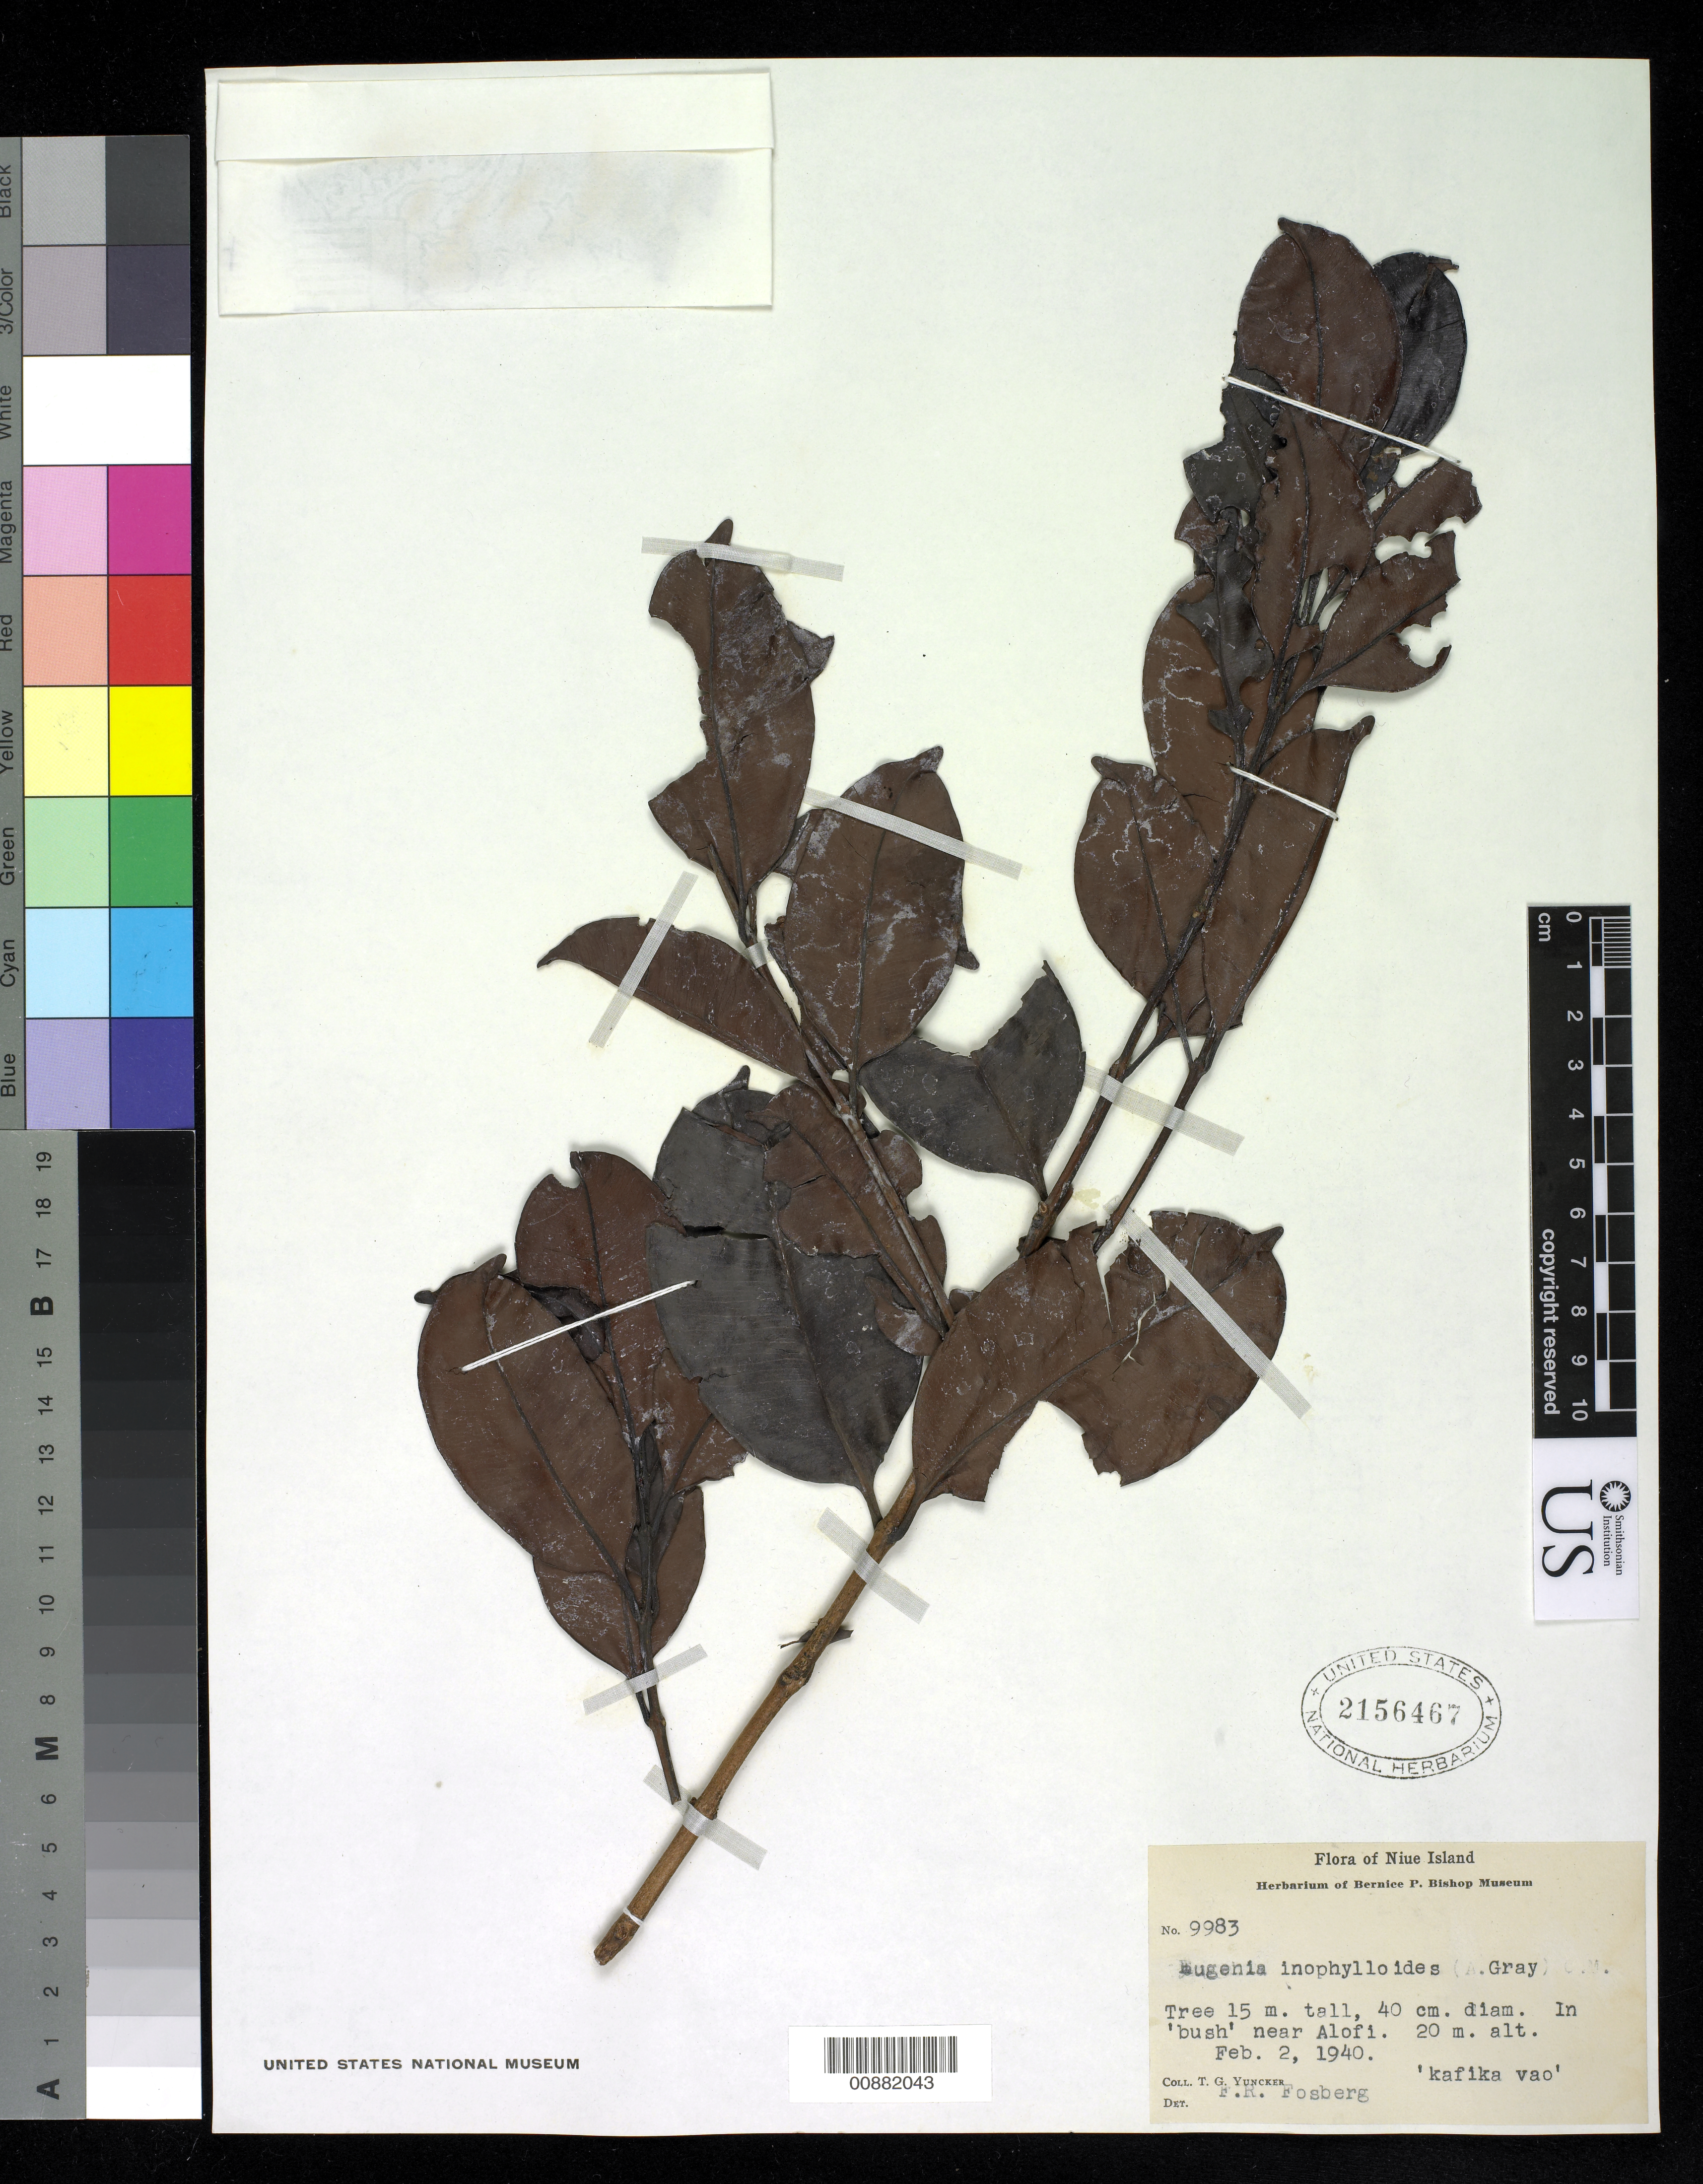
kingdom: Plantae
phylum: Tracheophyta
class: Magnoliopsida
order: Myrtales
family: Myrtaceae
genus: Syzygium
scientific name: Syzygium inophylloides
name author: (A. Gray) K. Müller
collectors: T. G. Yuncker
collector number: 9983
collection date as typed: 02 Feb 1940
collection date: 1940-02-02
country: Niue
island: Niue I.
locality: In 'bush' near Alofi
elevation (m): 20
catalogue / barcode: US 2156467